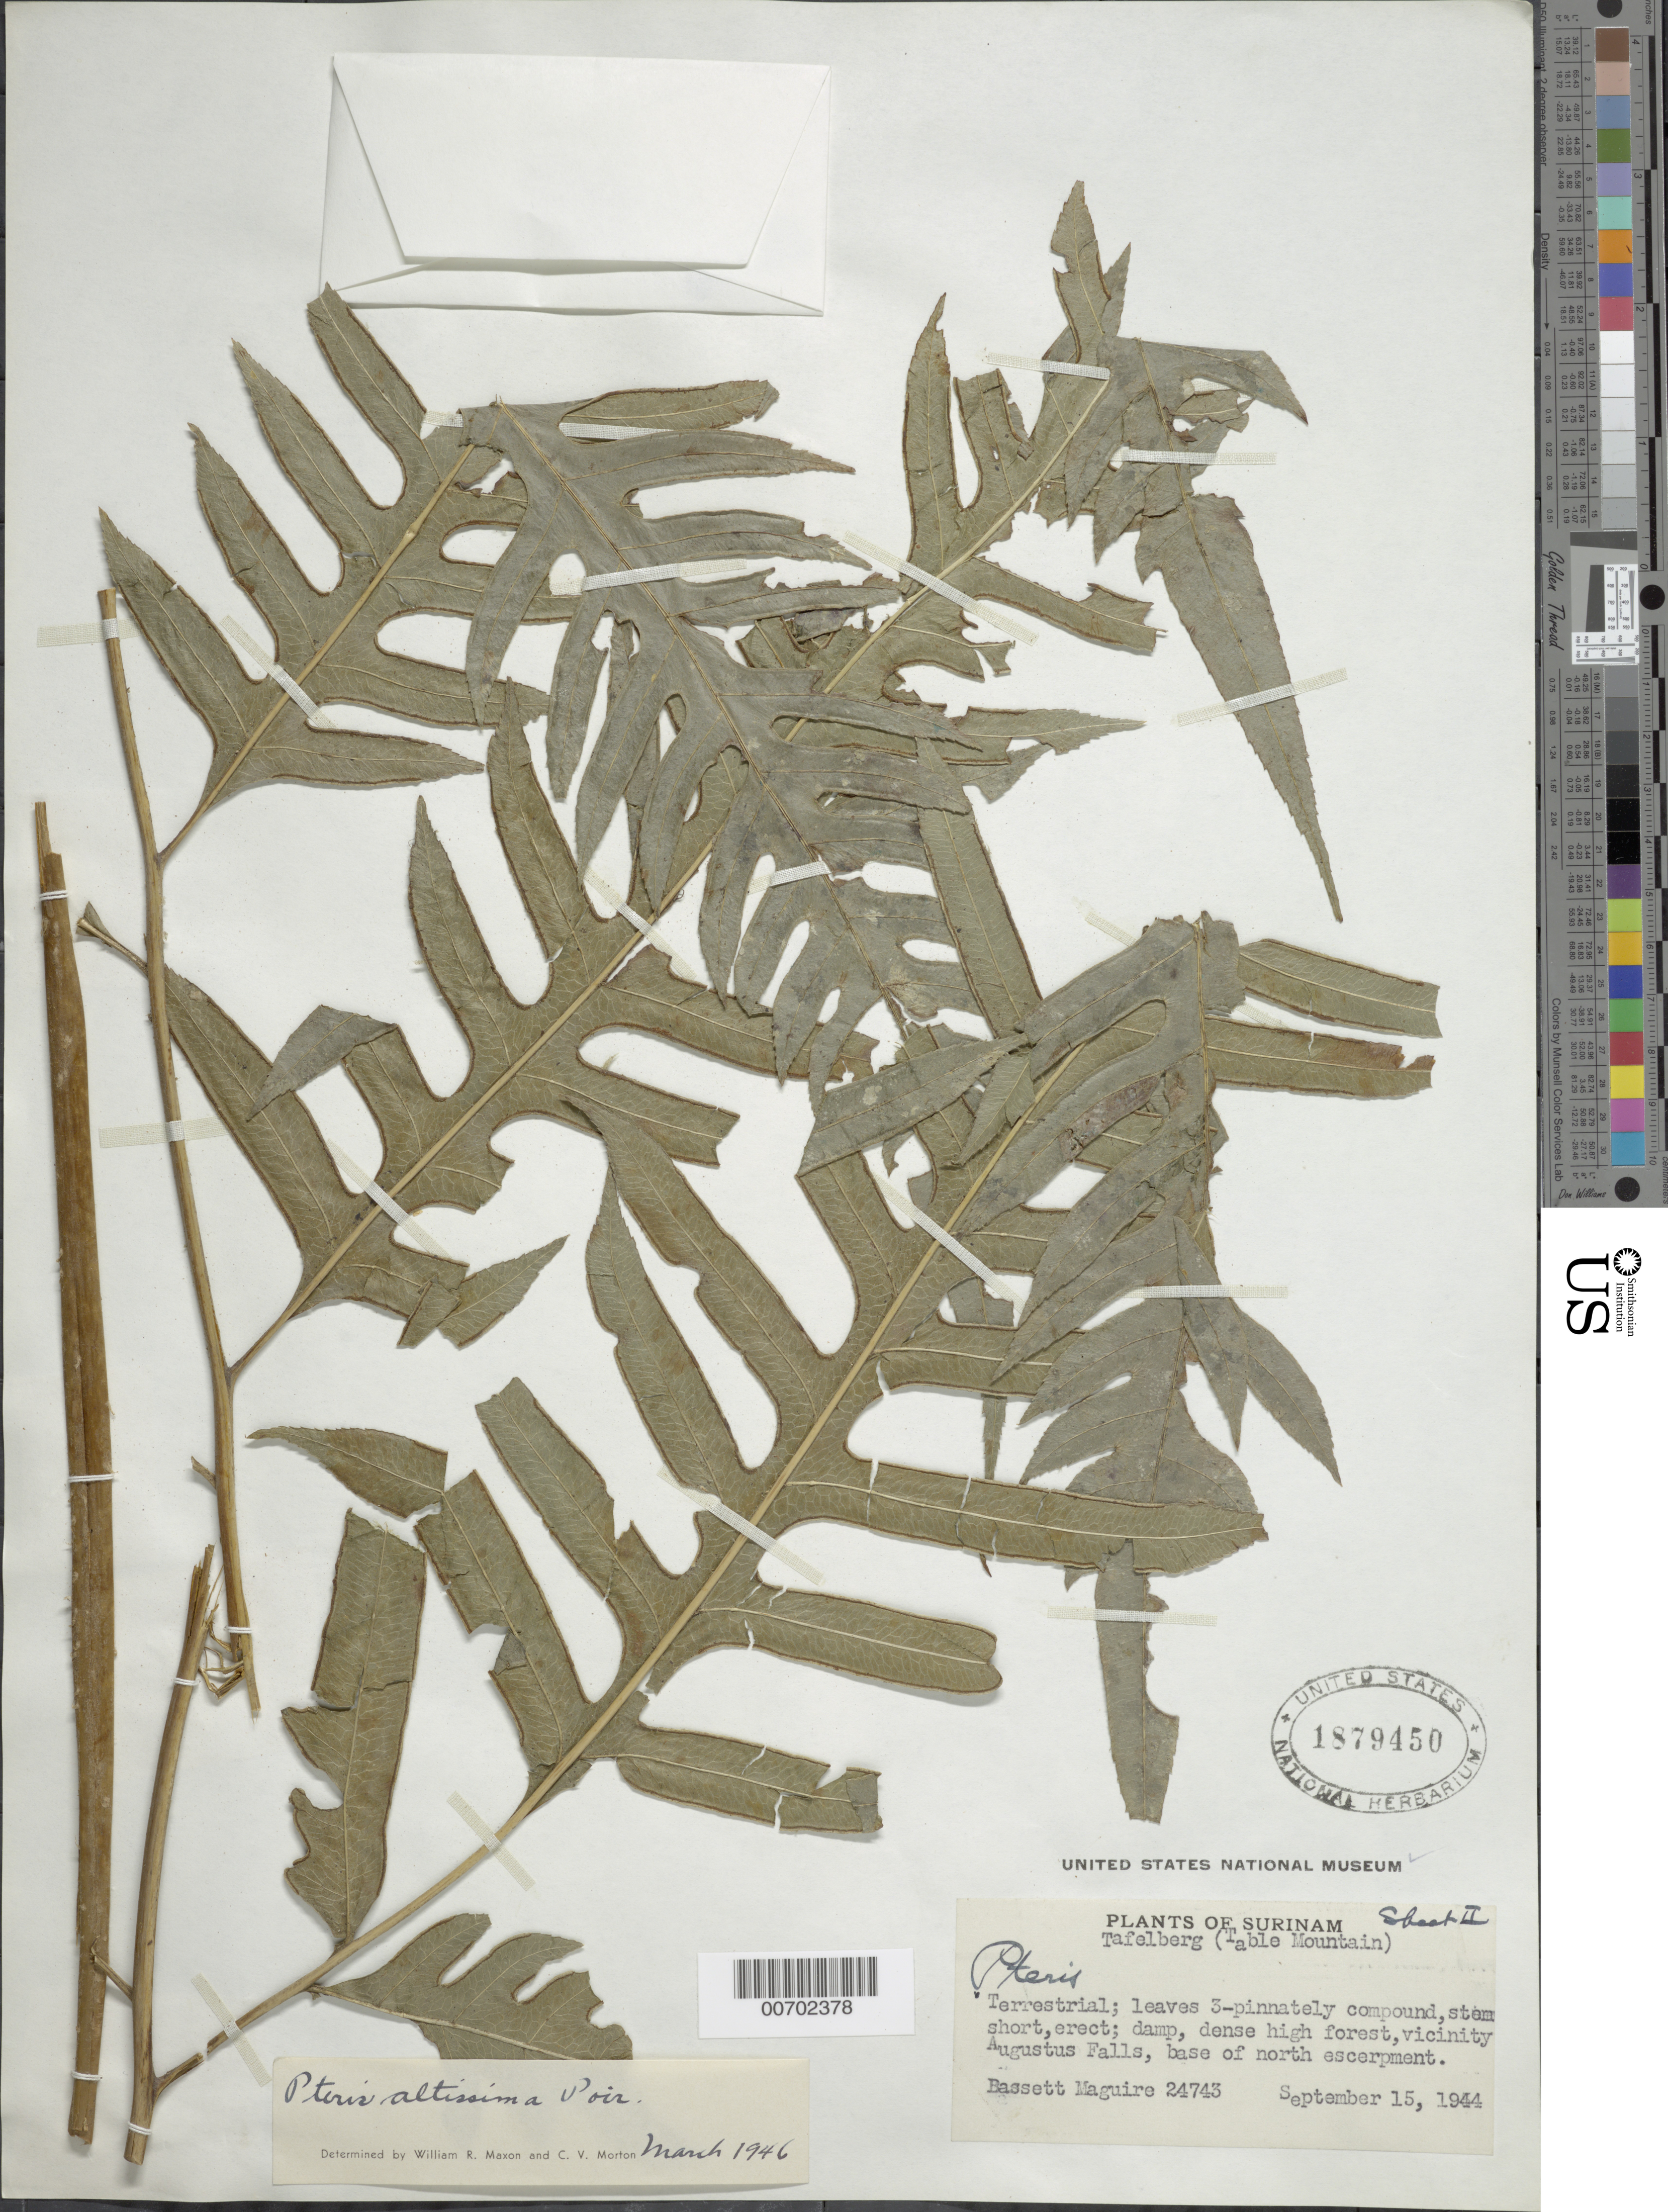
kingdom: Plantae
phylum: Tracheophyta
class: Polypodiopsida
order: Polypodiales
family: Pteridaceae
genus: Pteris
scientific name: Pteris altissima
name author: Poir.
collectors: B. Maguire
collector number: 24743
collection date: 1944-09-15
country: Suriname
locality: Tafelberg (Table Mountain), Vicinity Augustus Falls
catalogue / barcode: US 1879450